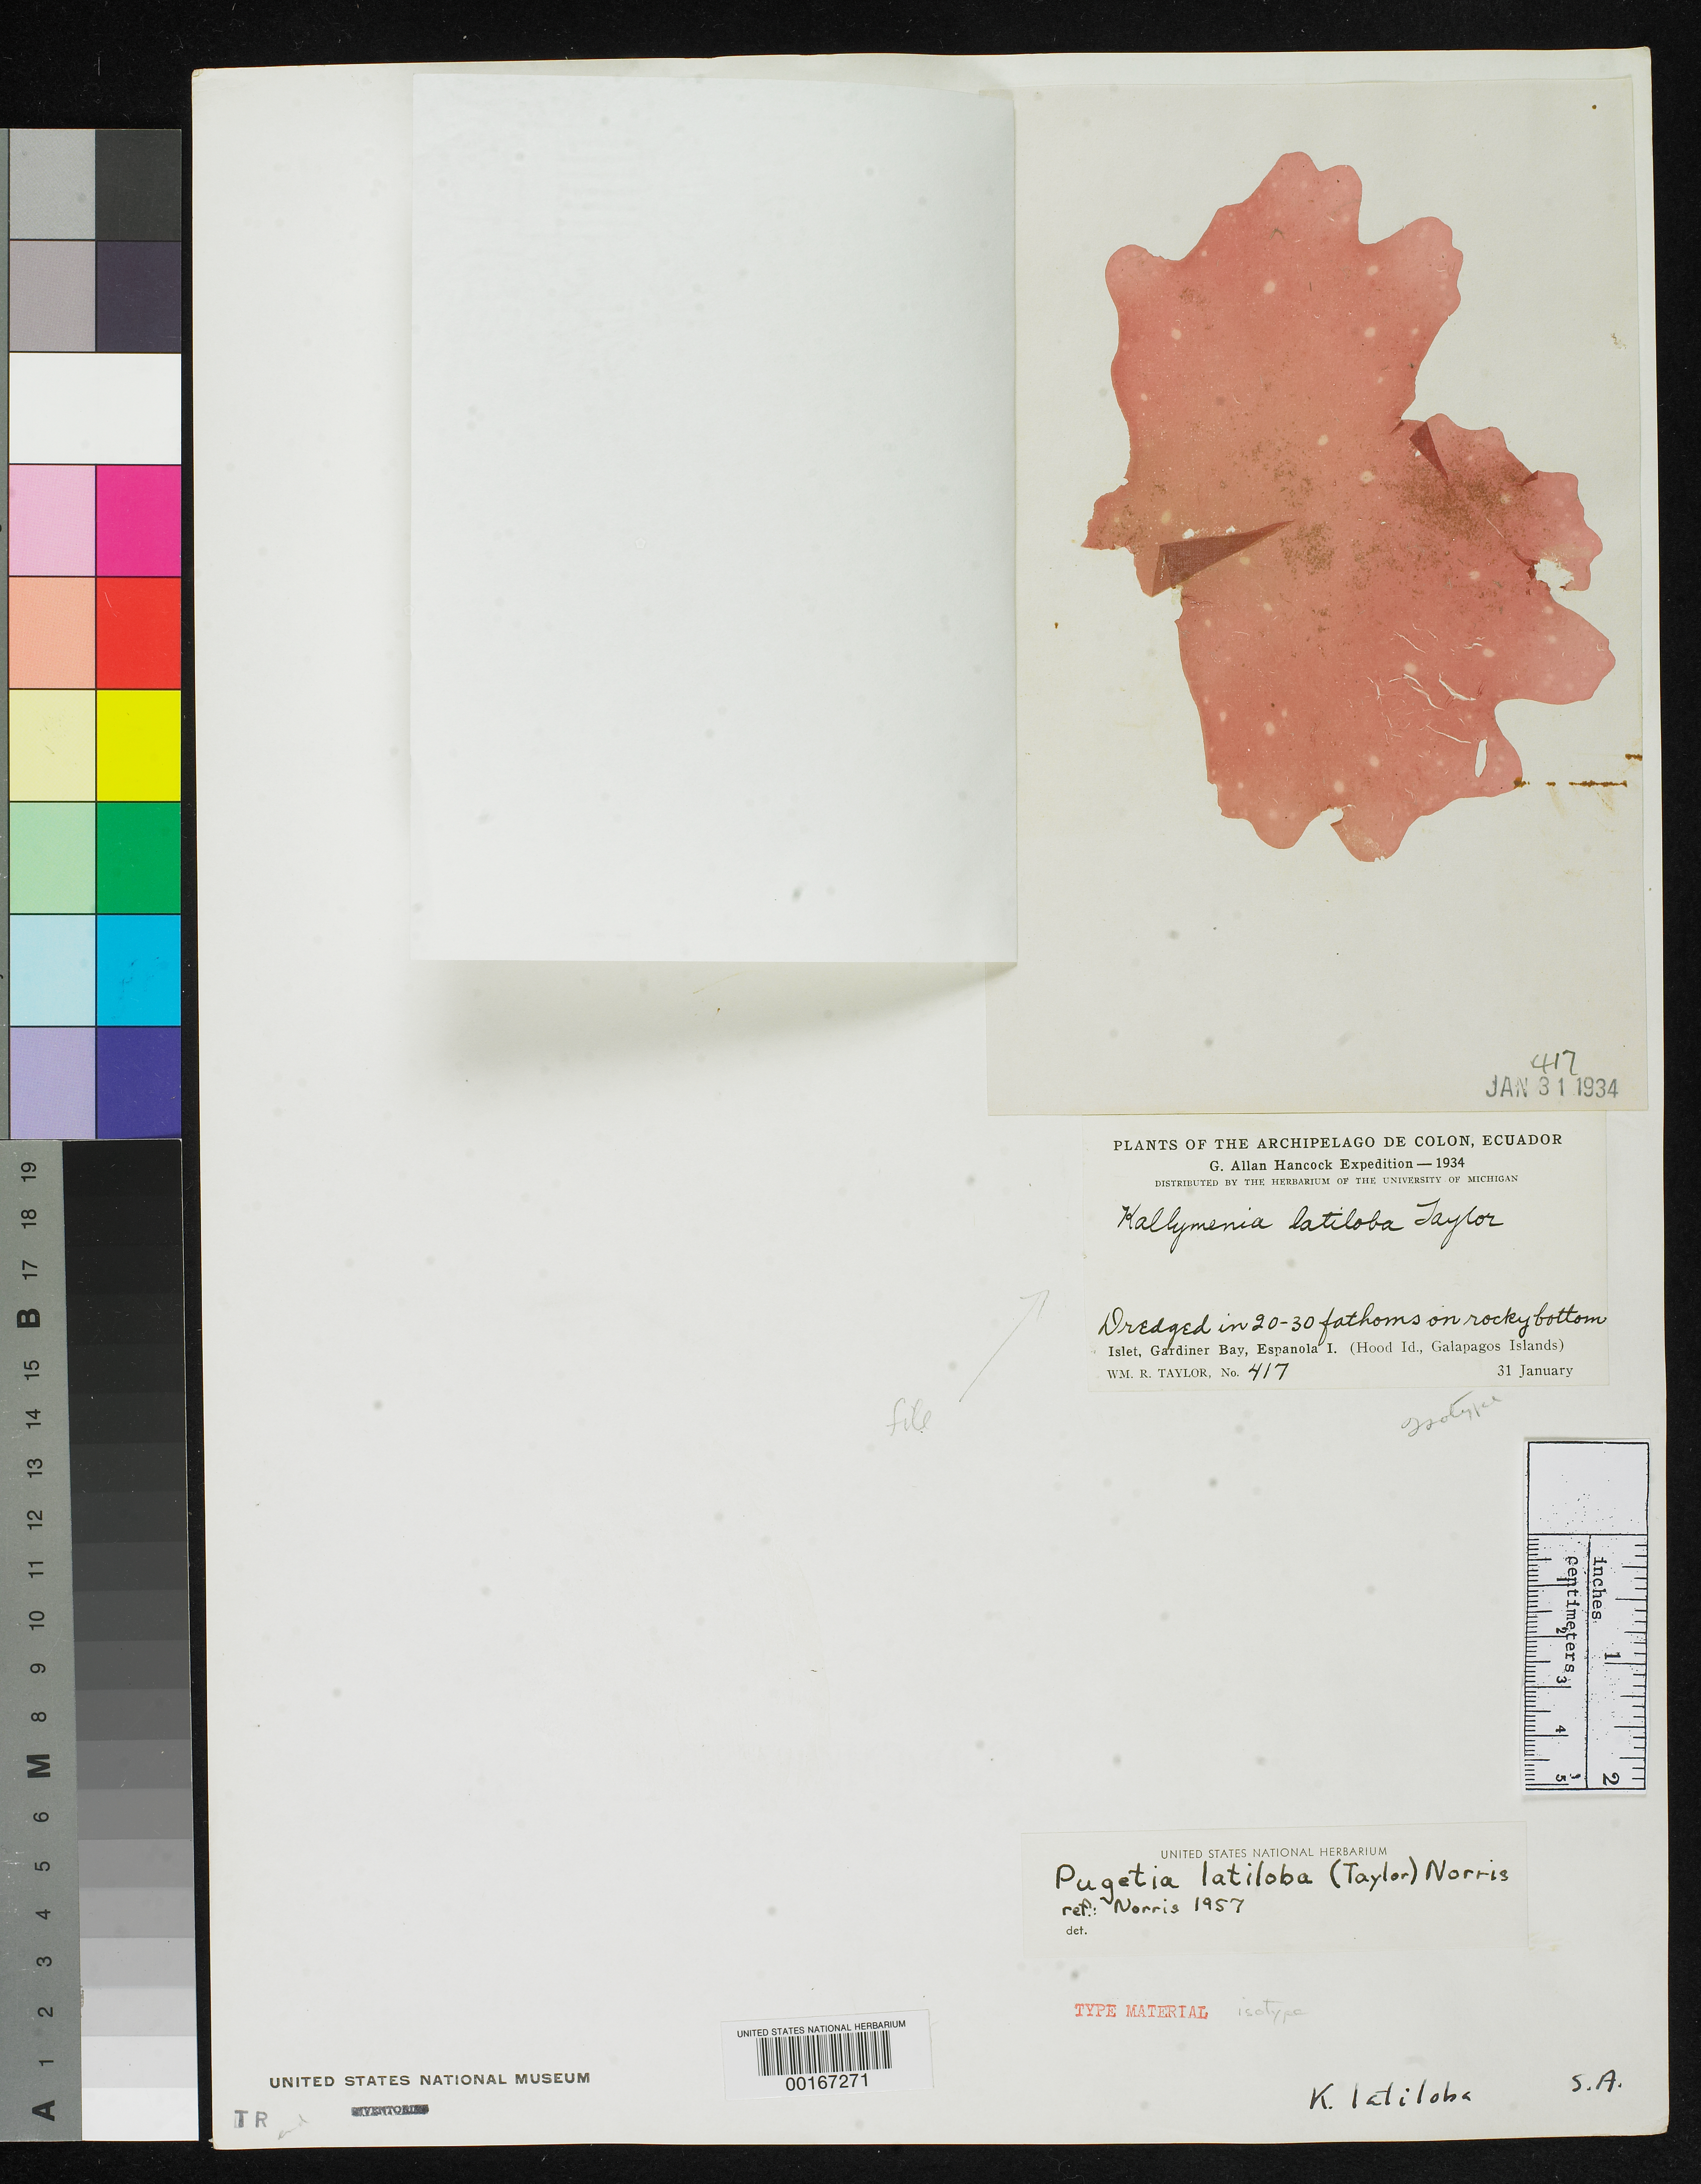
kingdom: Plantae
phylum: Rhodophyta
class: Florideophyceae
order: Gigartinales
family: Kallymeniaceae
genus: Kallymenia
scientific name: Kallymenia latiloba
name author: W.R. Taylor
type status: Isotype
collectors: W. R. Taylor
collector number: WRT 34-417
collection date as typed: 31 Jan 1934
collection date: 1934-01-31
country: Ecuador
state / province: Colón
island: Española [Hood]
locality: Gardner Bay (Gardiner Bay), islet.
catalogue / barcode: US 56583